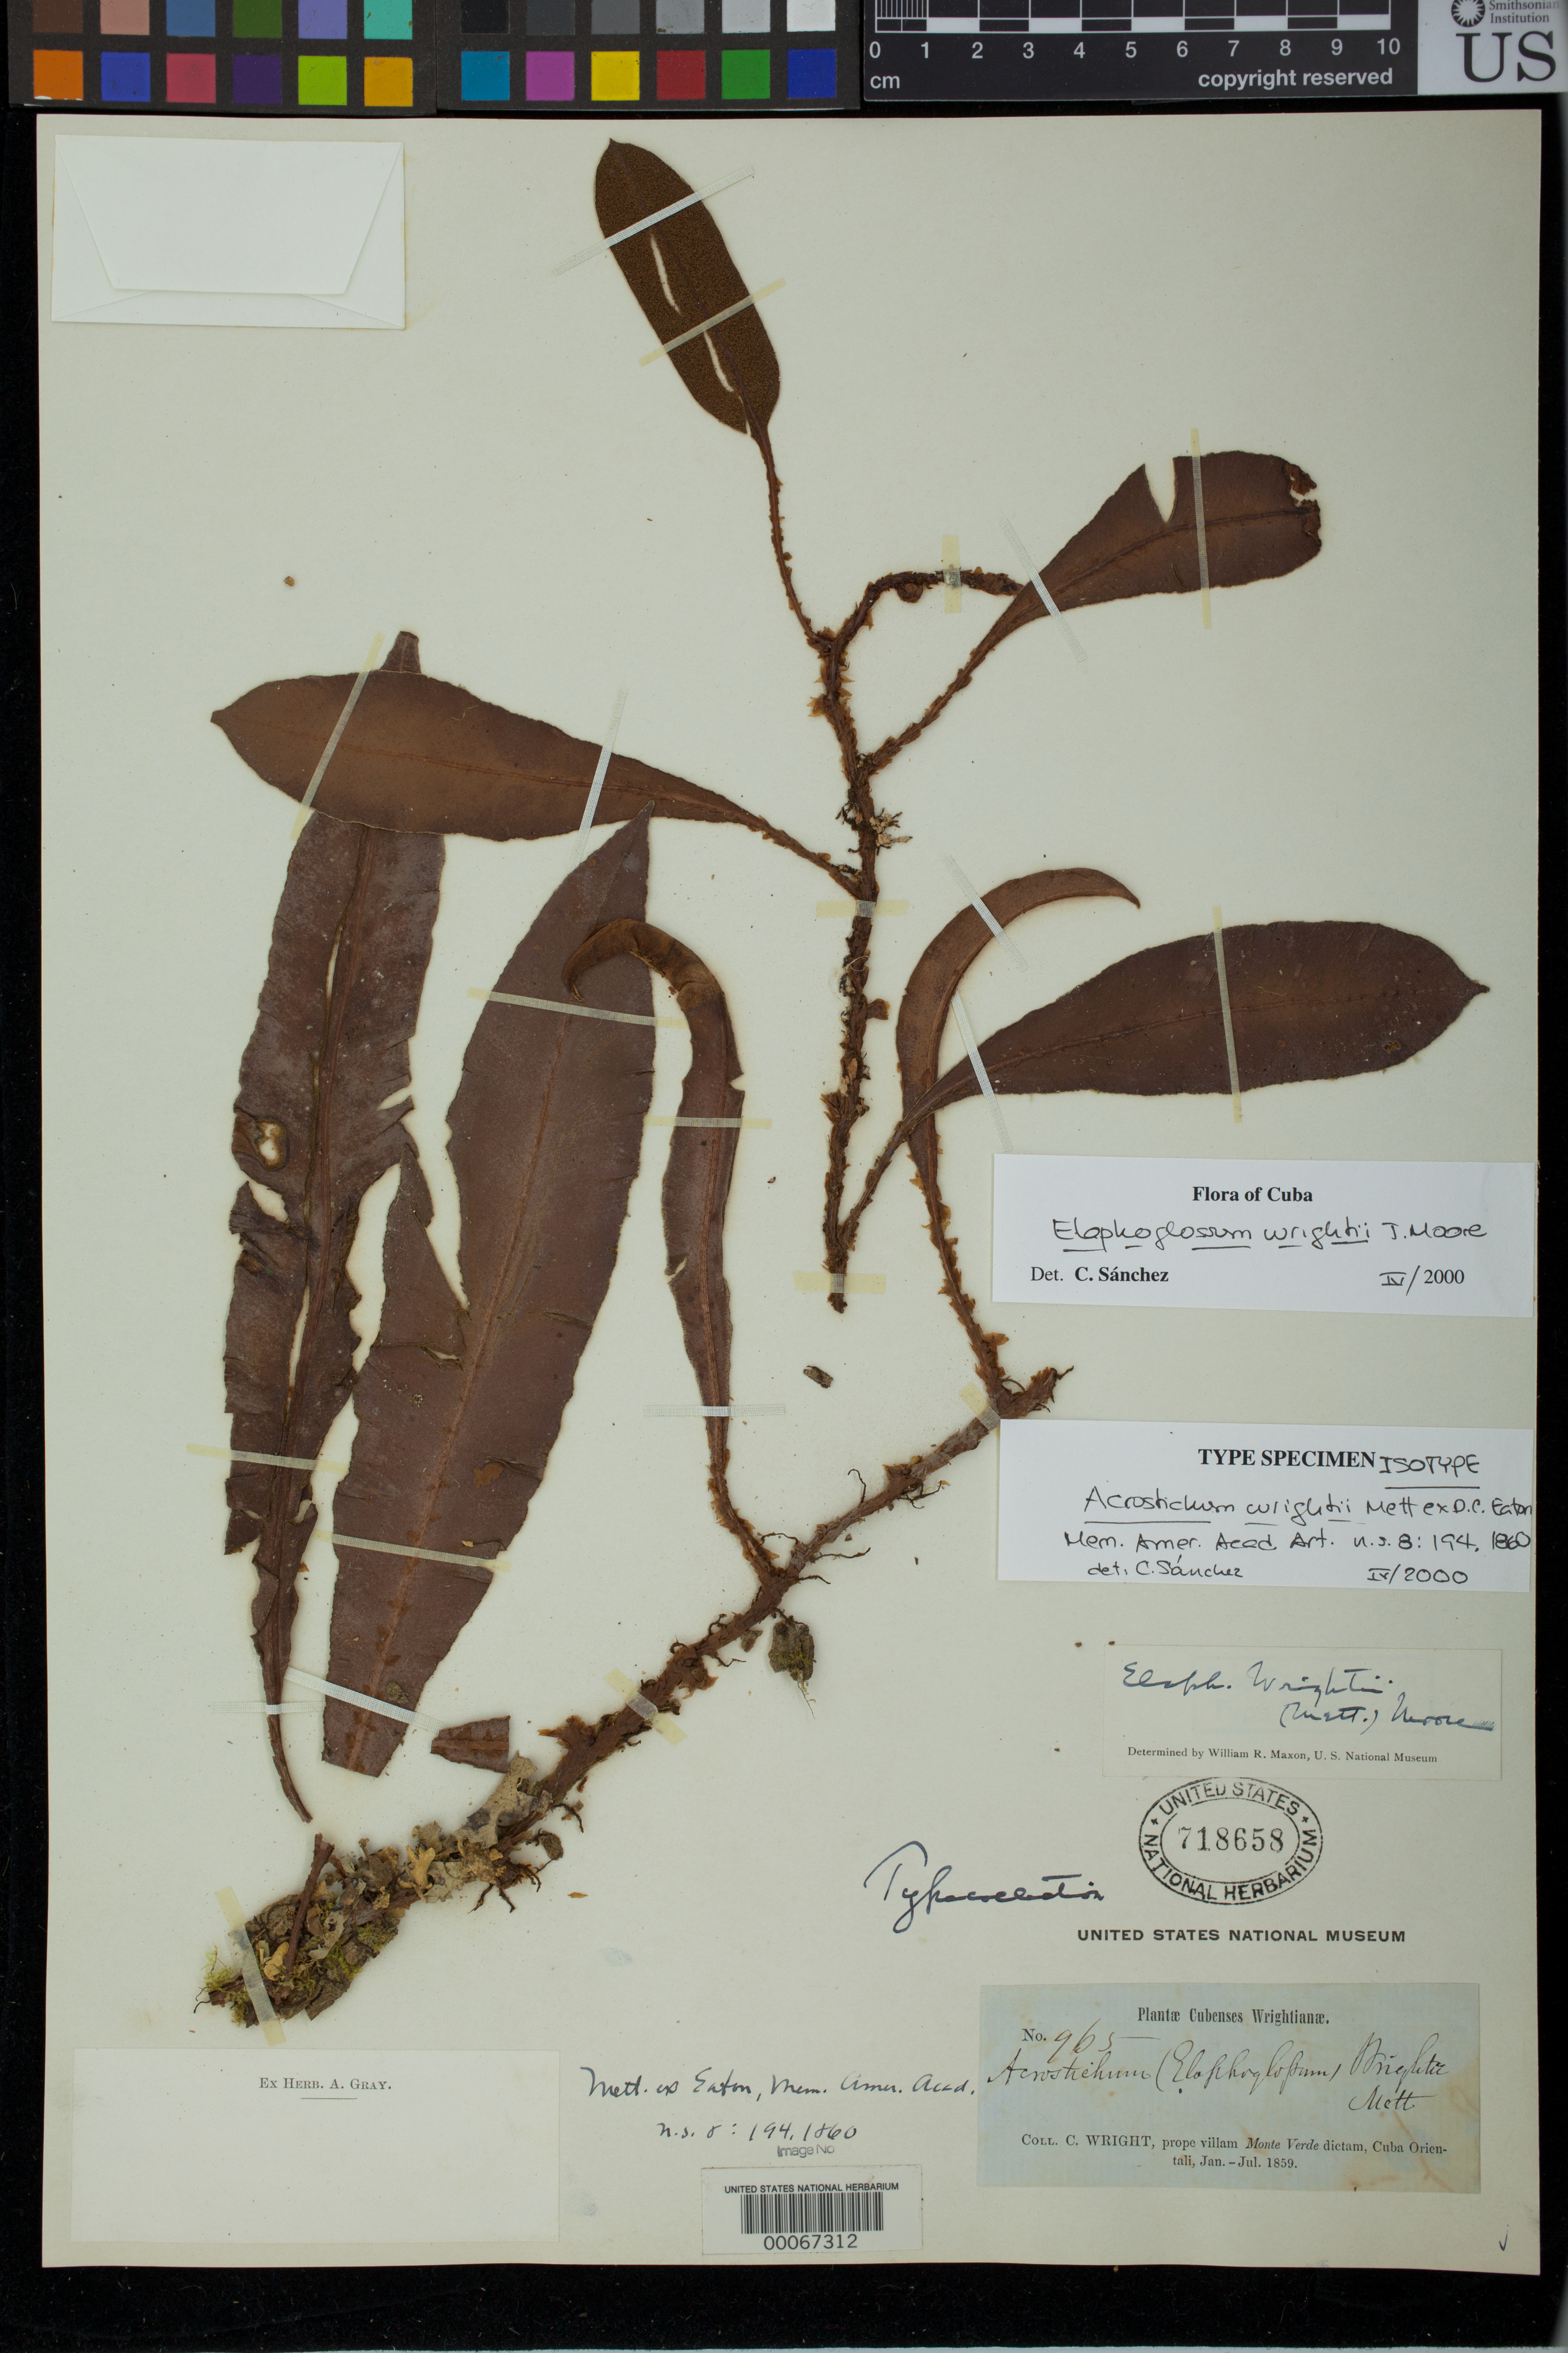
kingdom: Plantae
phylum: Tracheophyta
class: Polypodiopsida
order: Polypodiales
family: Pteridaceae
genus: Acrostichum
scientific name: Acrostichum wrightii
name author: Mett. ex D.C. Eaton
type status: Isotype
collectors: C. Wright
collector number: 965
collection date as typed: Jan 1859 to -- Jul 1859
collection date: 1859-01/1859-07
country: Cuba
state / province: Oriente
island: Greater Antilles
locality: Prope villam Monte Verde dictam.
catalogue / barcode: US 718658